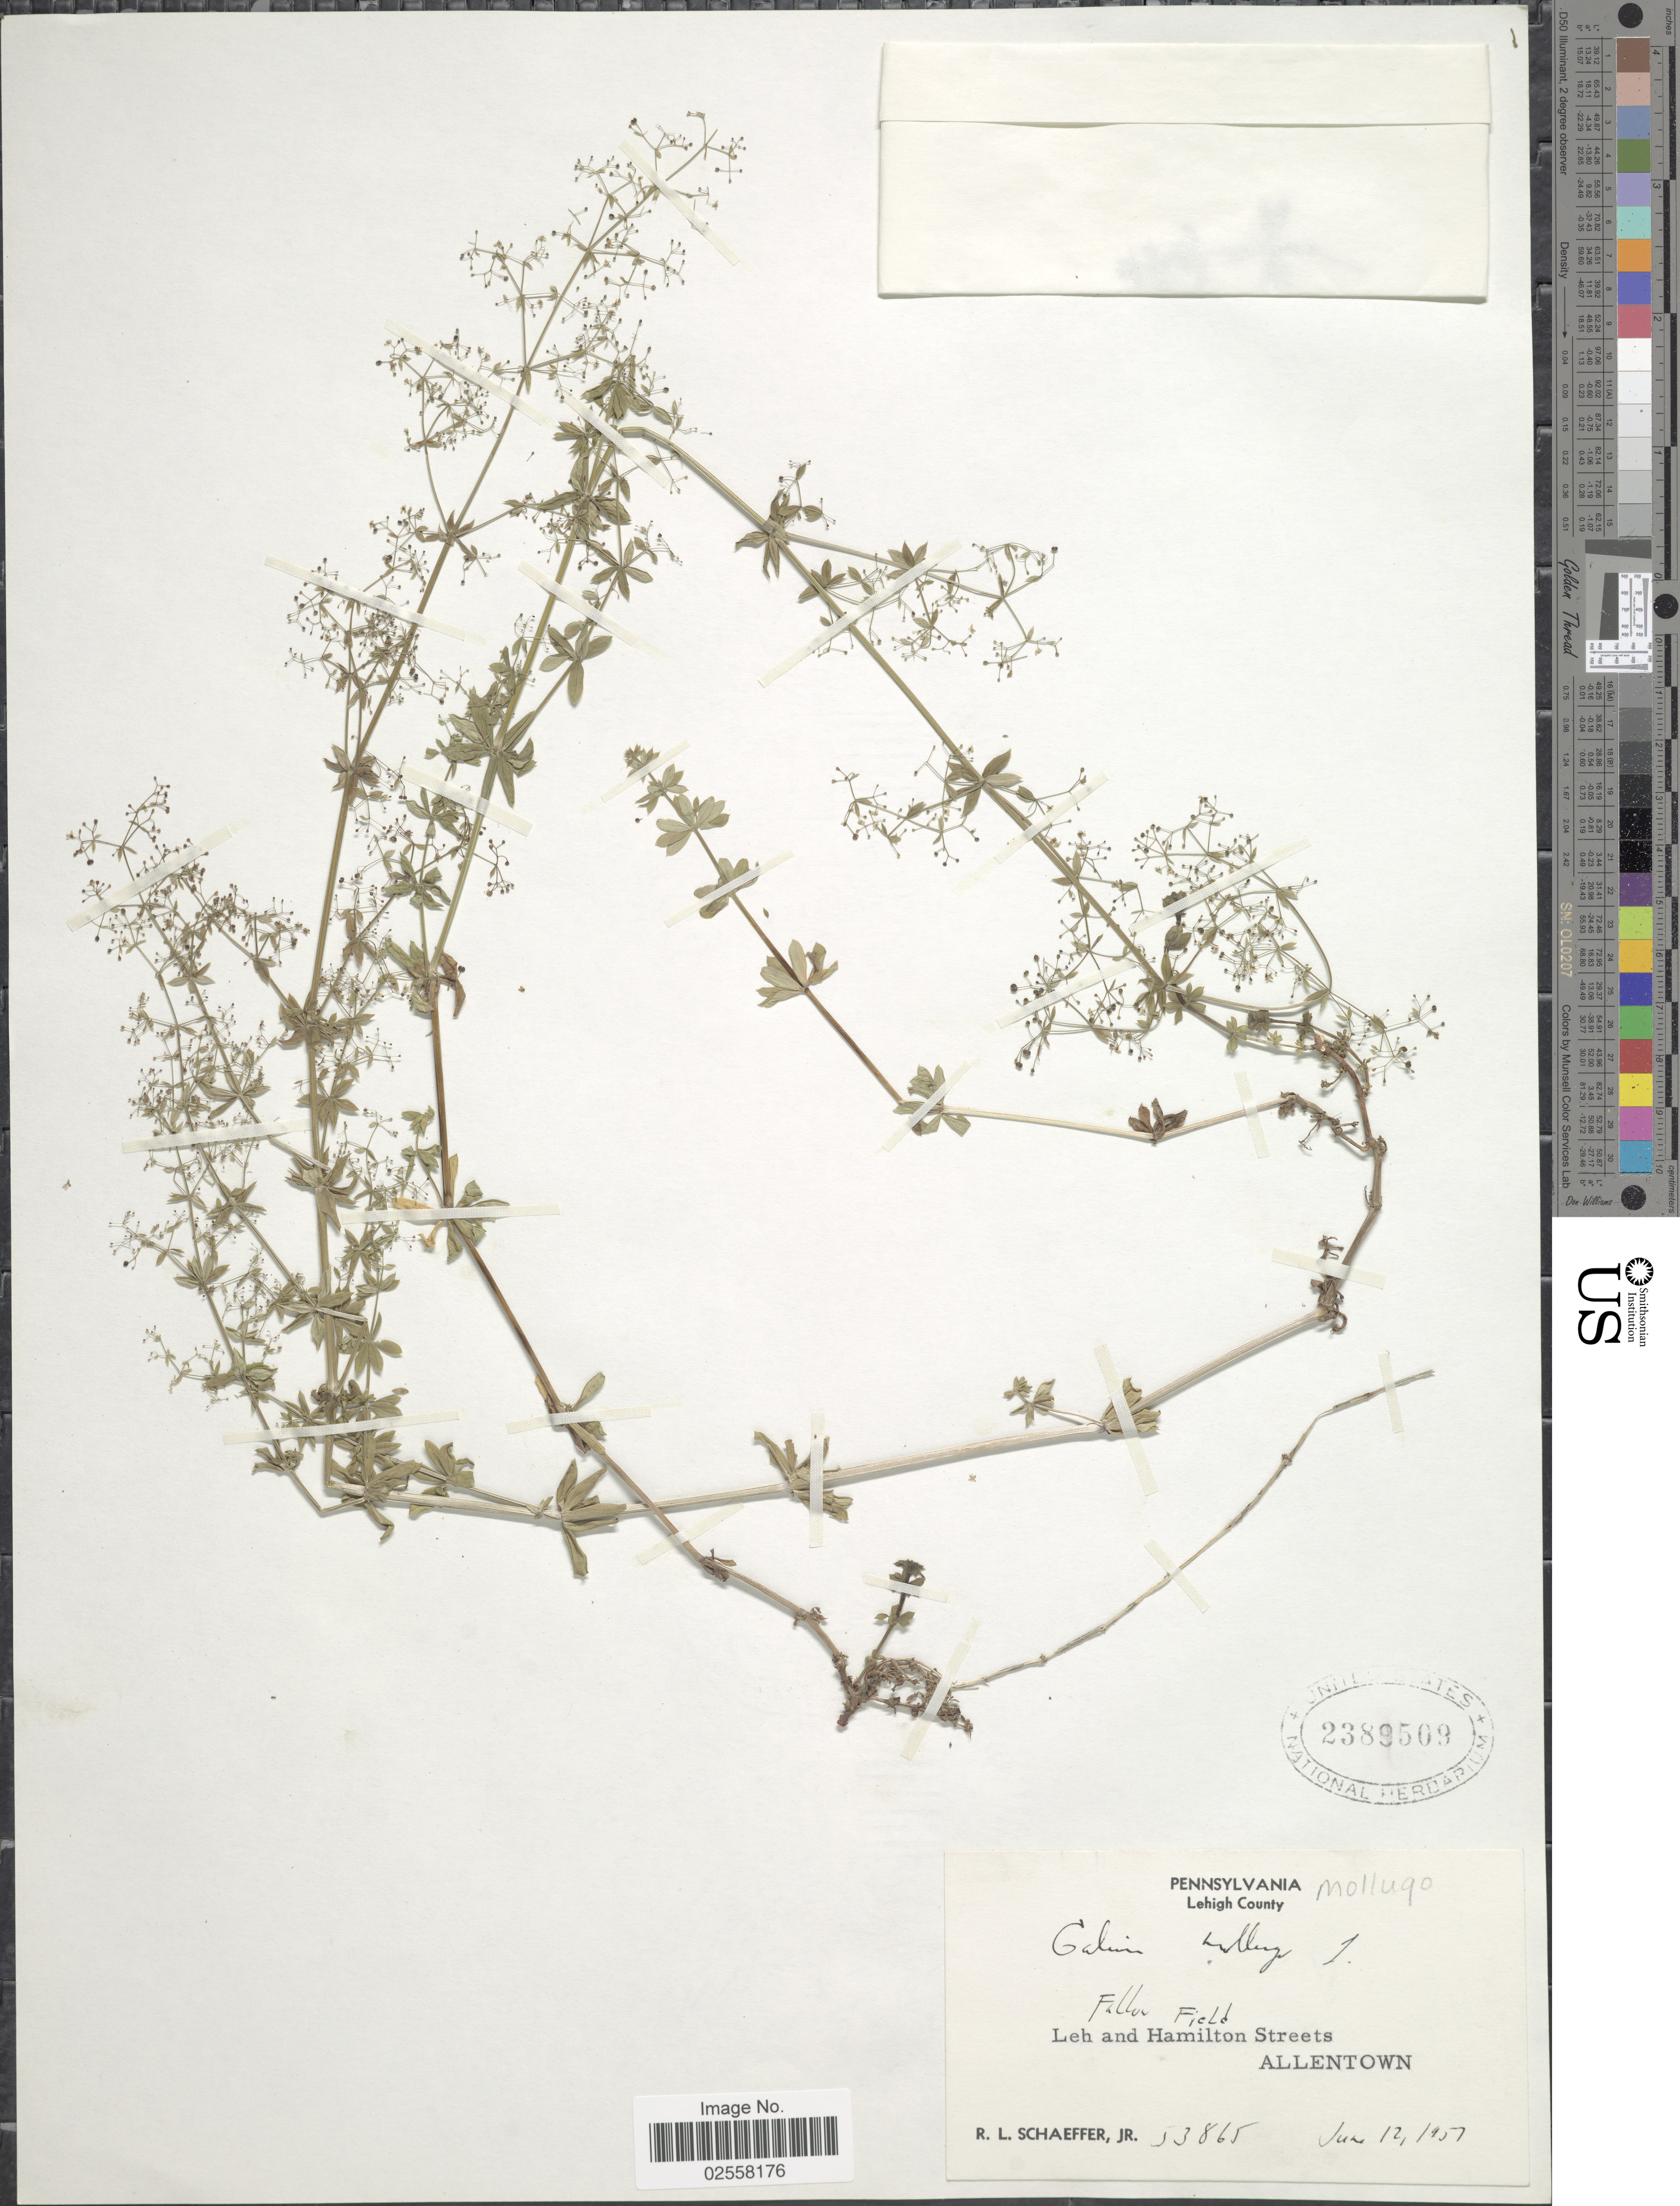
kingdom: Plantae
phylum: Tracheophyta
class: Magnoliopsida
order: Gentianales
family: Rubiaceae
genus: Galium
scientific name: Galium mollugo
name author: L.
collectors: R. L. Schaeffer Jr.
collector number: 53865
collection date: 1917-06-12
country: United States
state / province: Pennsylvania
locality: Lehigh County, Fallow Field, Leh and Hamilton Streets, Allentown.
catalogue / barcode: US 2389509